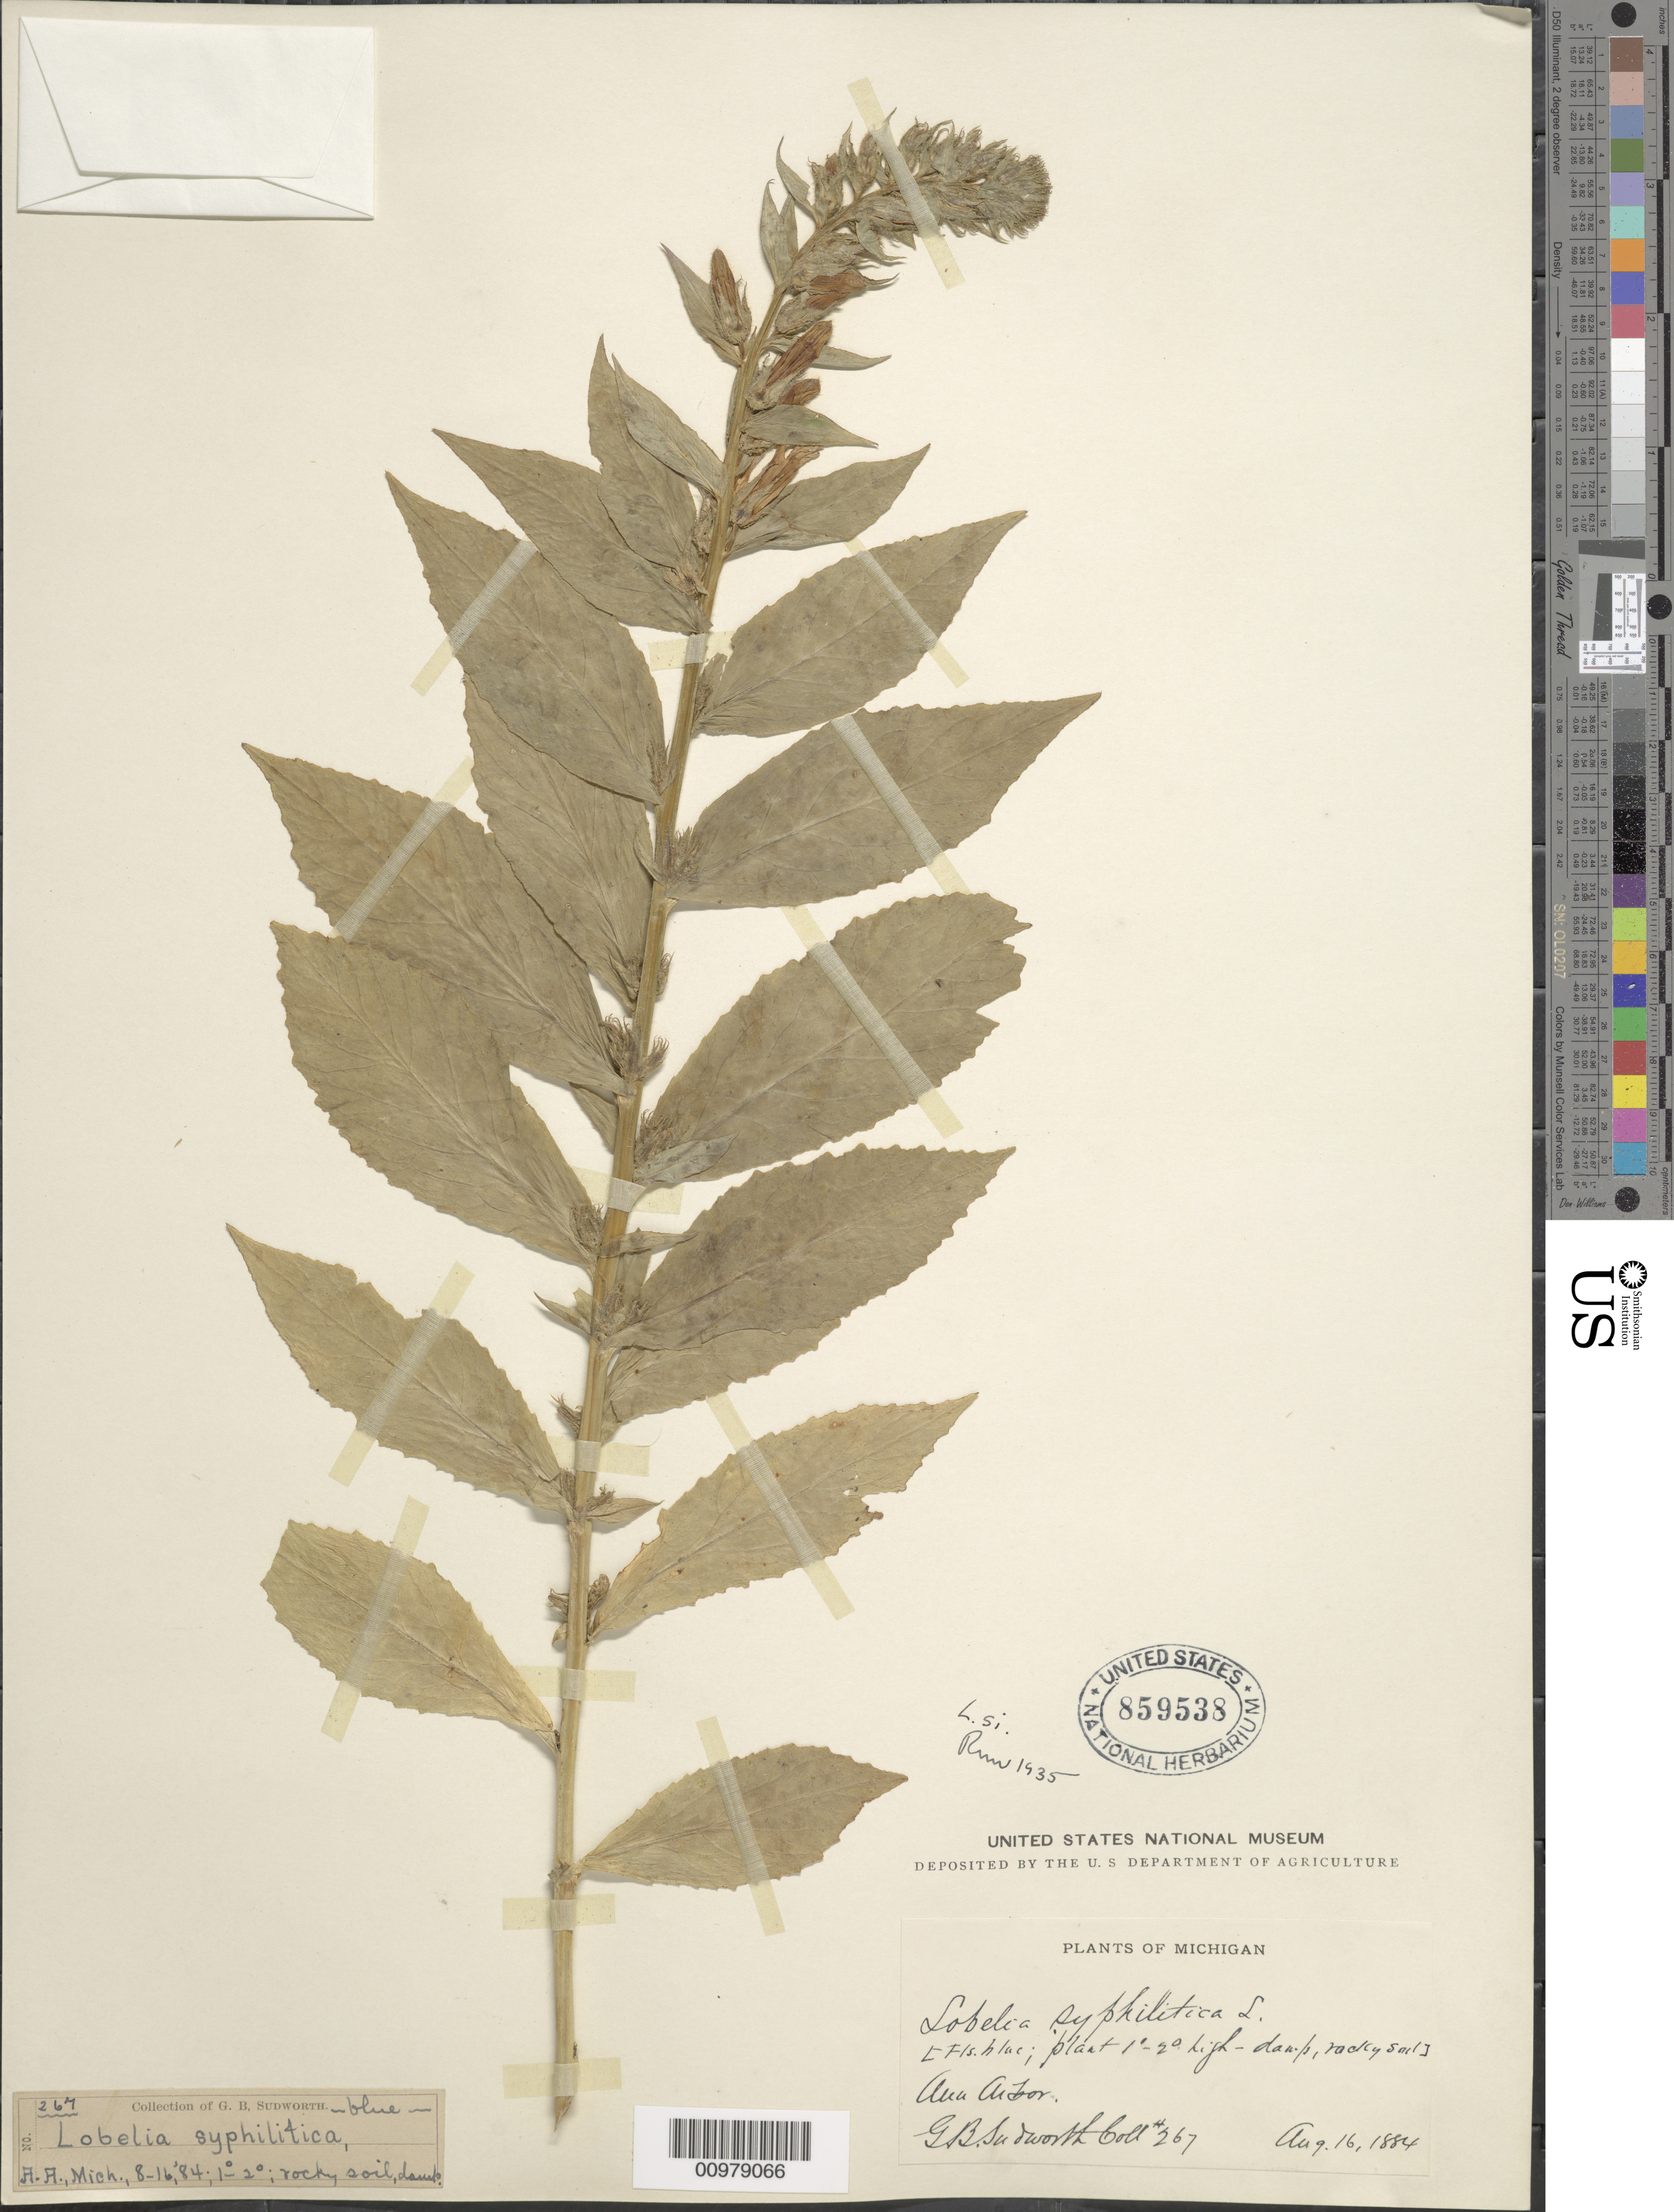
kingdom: Plantae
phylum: Tracheophyta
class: Magnoliopsida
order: Asterales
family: Campanulaceae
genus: Lobelia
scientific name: Lobelia siphilitica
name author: L.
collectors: G. B. Sudworth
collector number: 267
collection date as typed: Aug. 16, 1884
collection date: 1884-08-16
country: United States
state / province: Michigan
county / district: Washtenaw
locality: Ann Arbor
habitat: rocky soil, damp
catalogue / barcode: US 859538